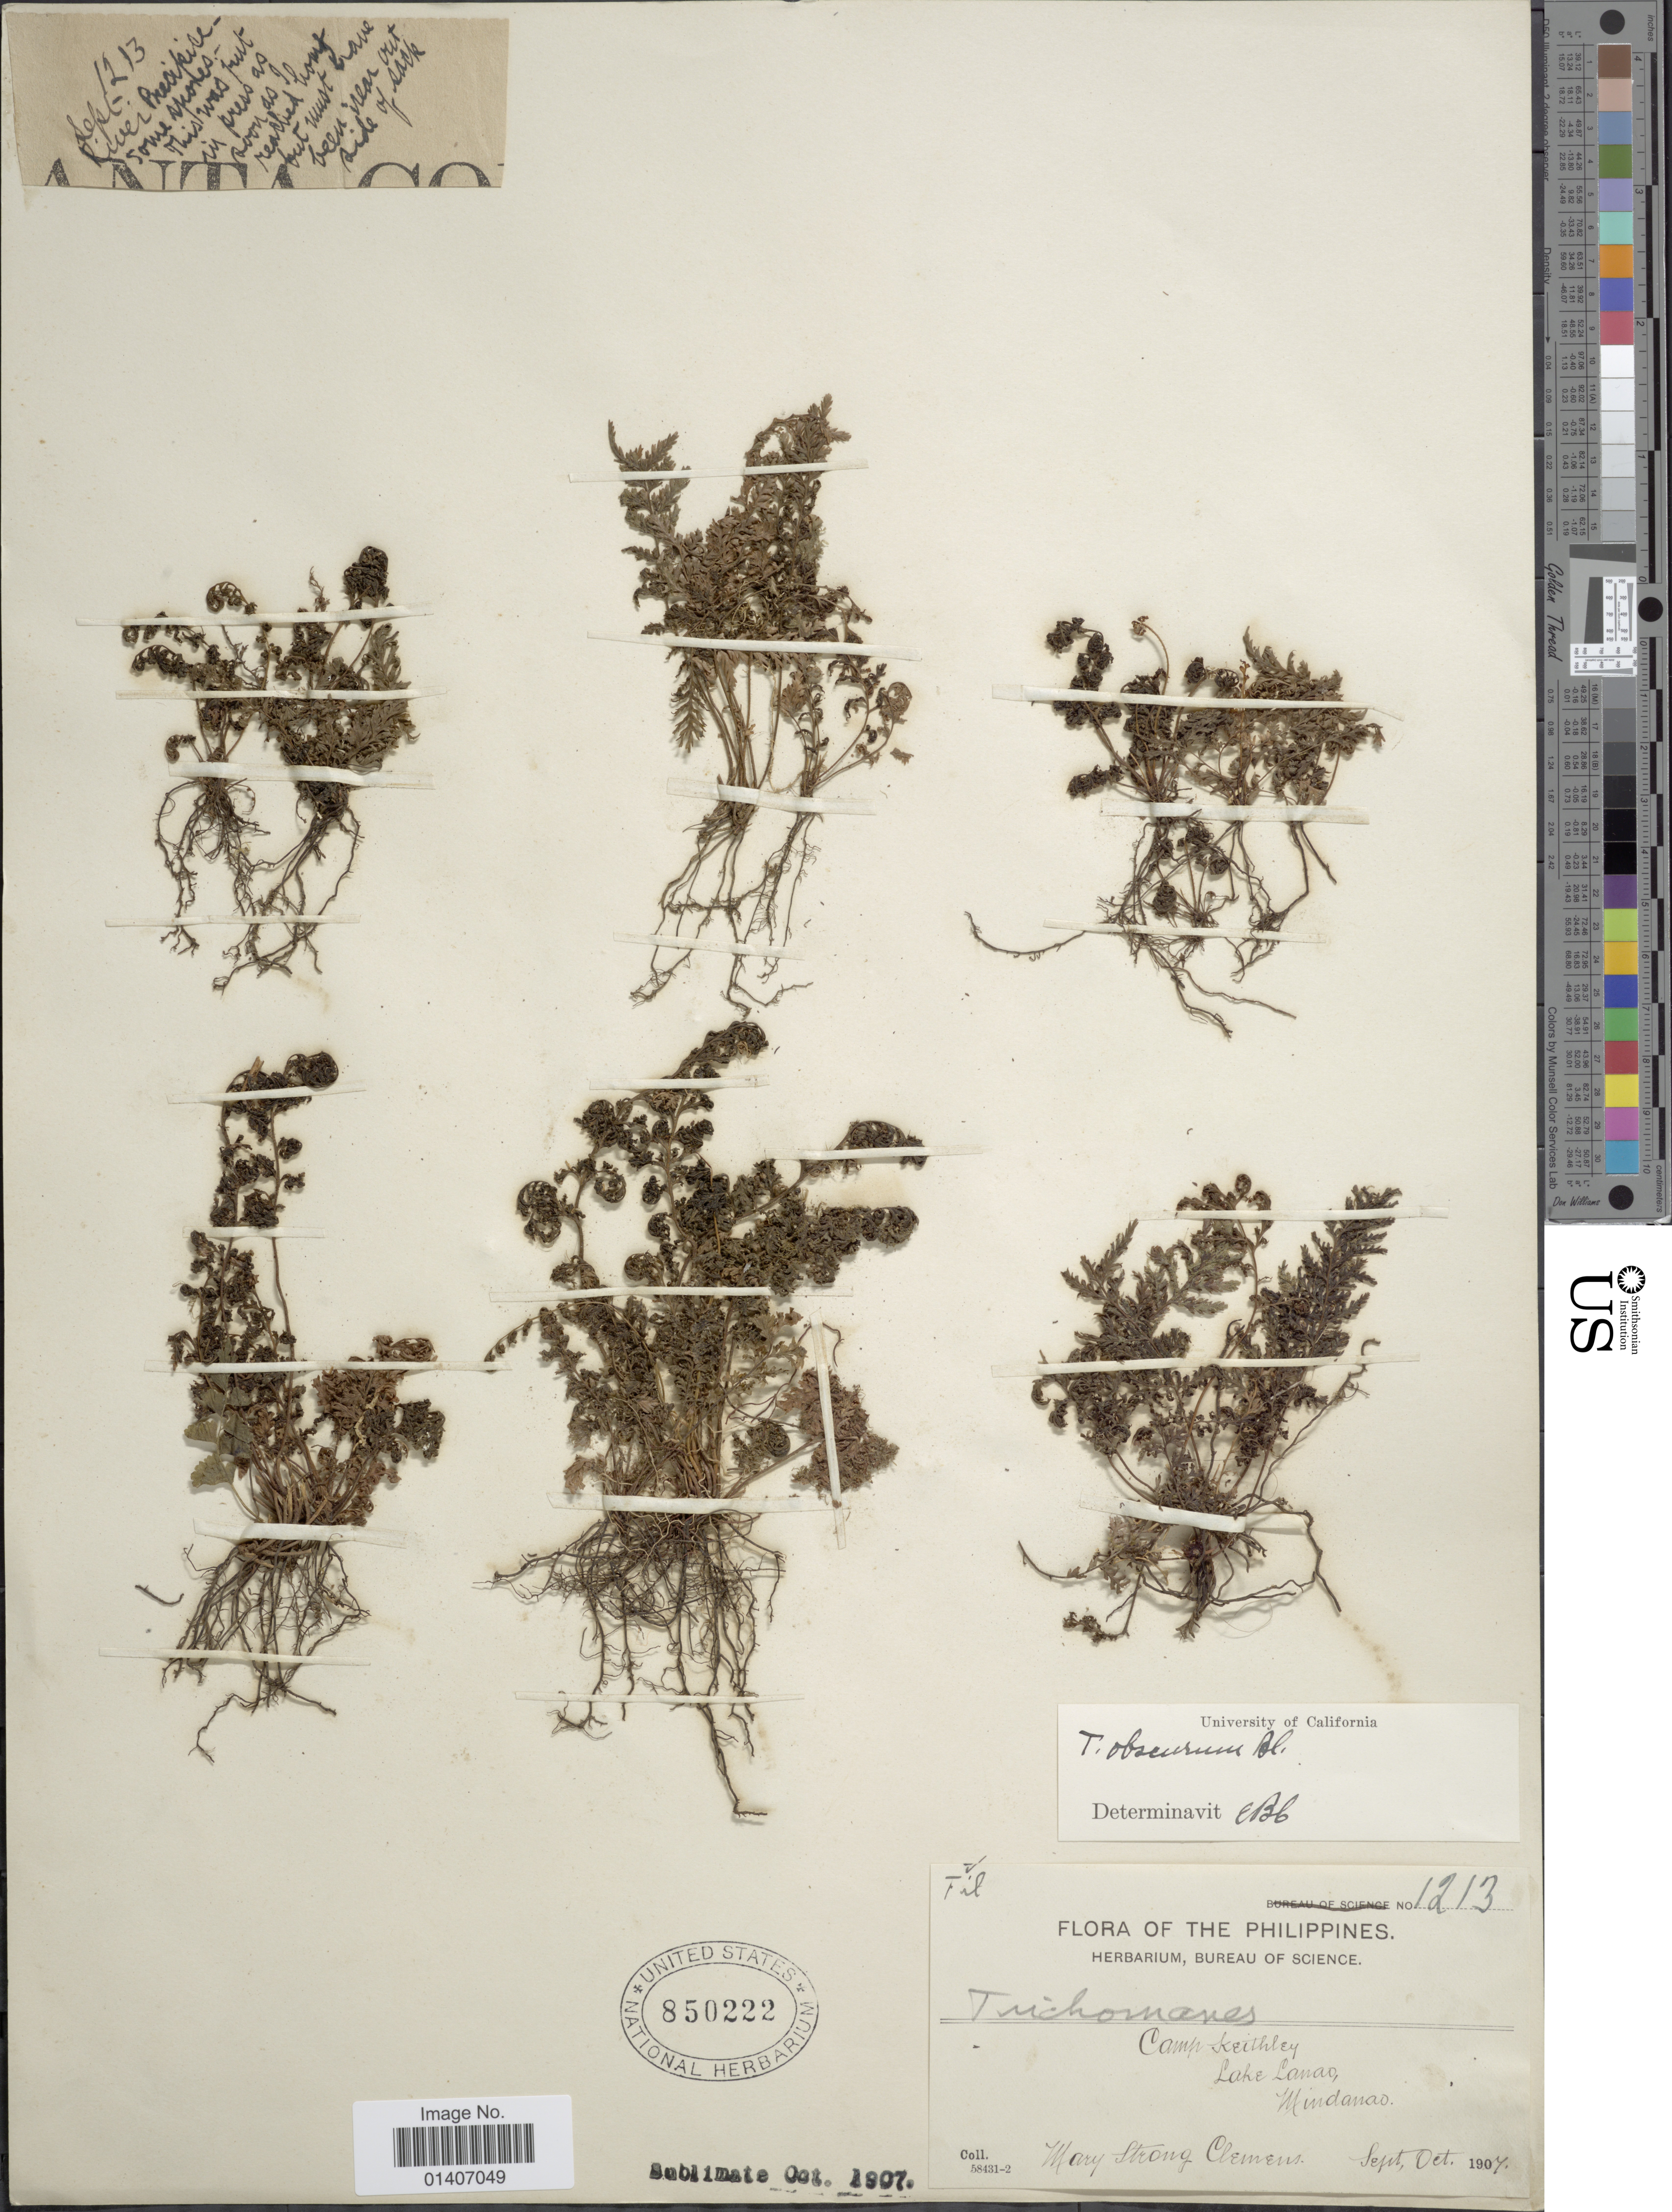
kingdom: Plantae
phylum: Tracheophyta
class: Polypodiopsida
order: Hymenophyllales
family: Hymenophyllaceae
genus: Abrodictyum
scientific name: Abrodictyum obscurum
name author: (Blume) Ebihara & K. Iwats.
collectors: M. S. Clemens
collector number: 1213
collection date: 1907-09/1907-10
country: Philippines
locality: Camp Keithley, Lake Lanao, Mindanao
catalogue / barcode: US 850222